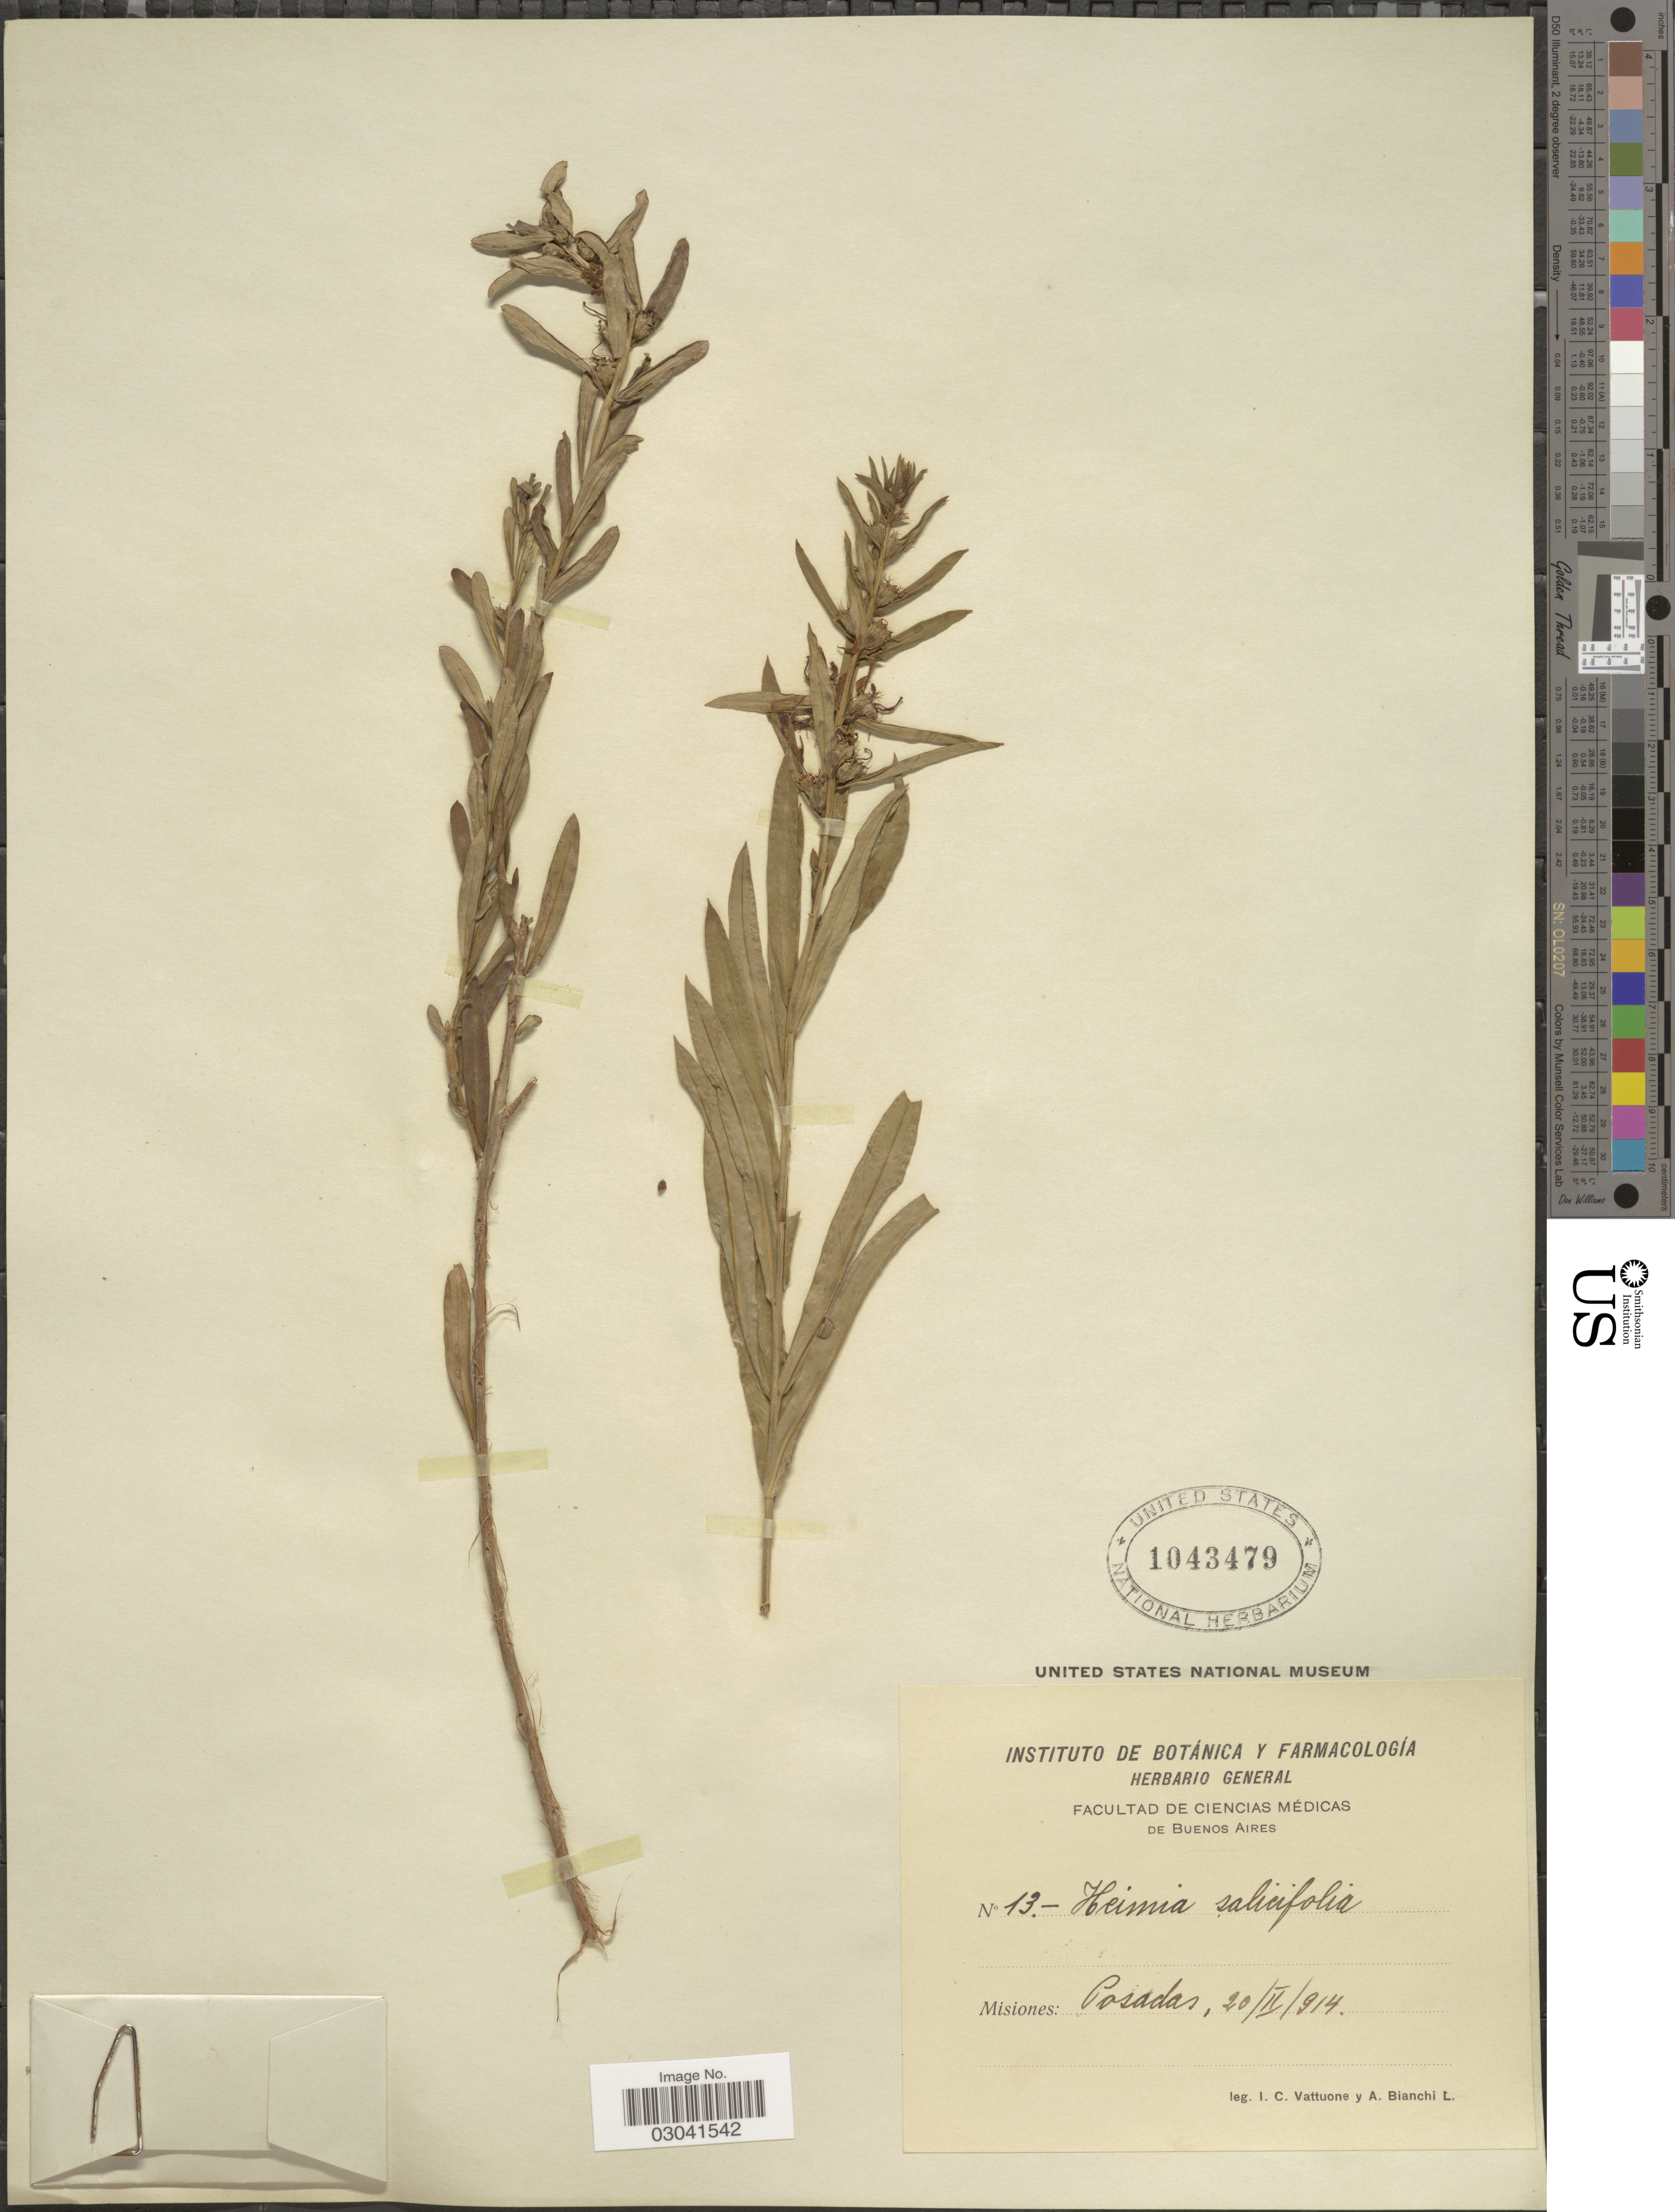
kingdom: Plantae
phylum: Tracheophyta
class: Magnoliopsida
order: Myrtales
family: Lythraceae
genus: Heimia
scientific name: Heimia salicifolia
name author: Link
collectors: I. Vattuone & A. Bianchi L.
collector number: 13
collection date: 1914-02-20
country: Argentina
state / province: Misiones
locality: Posadas.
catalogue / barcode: US 1043479